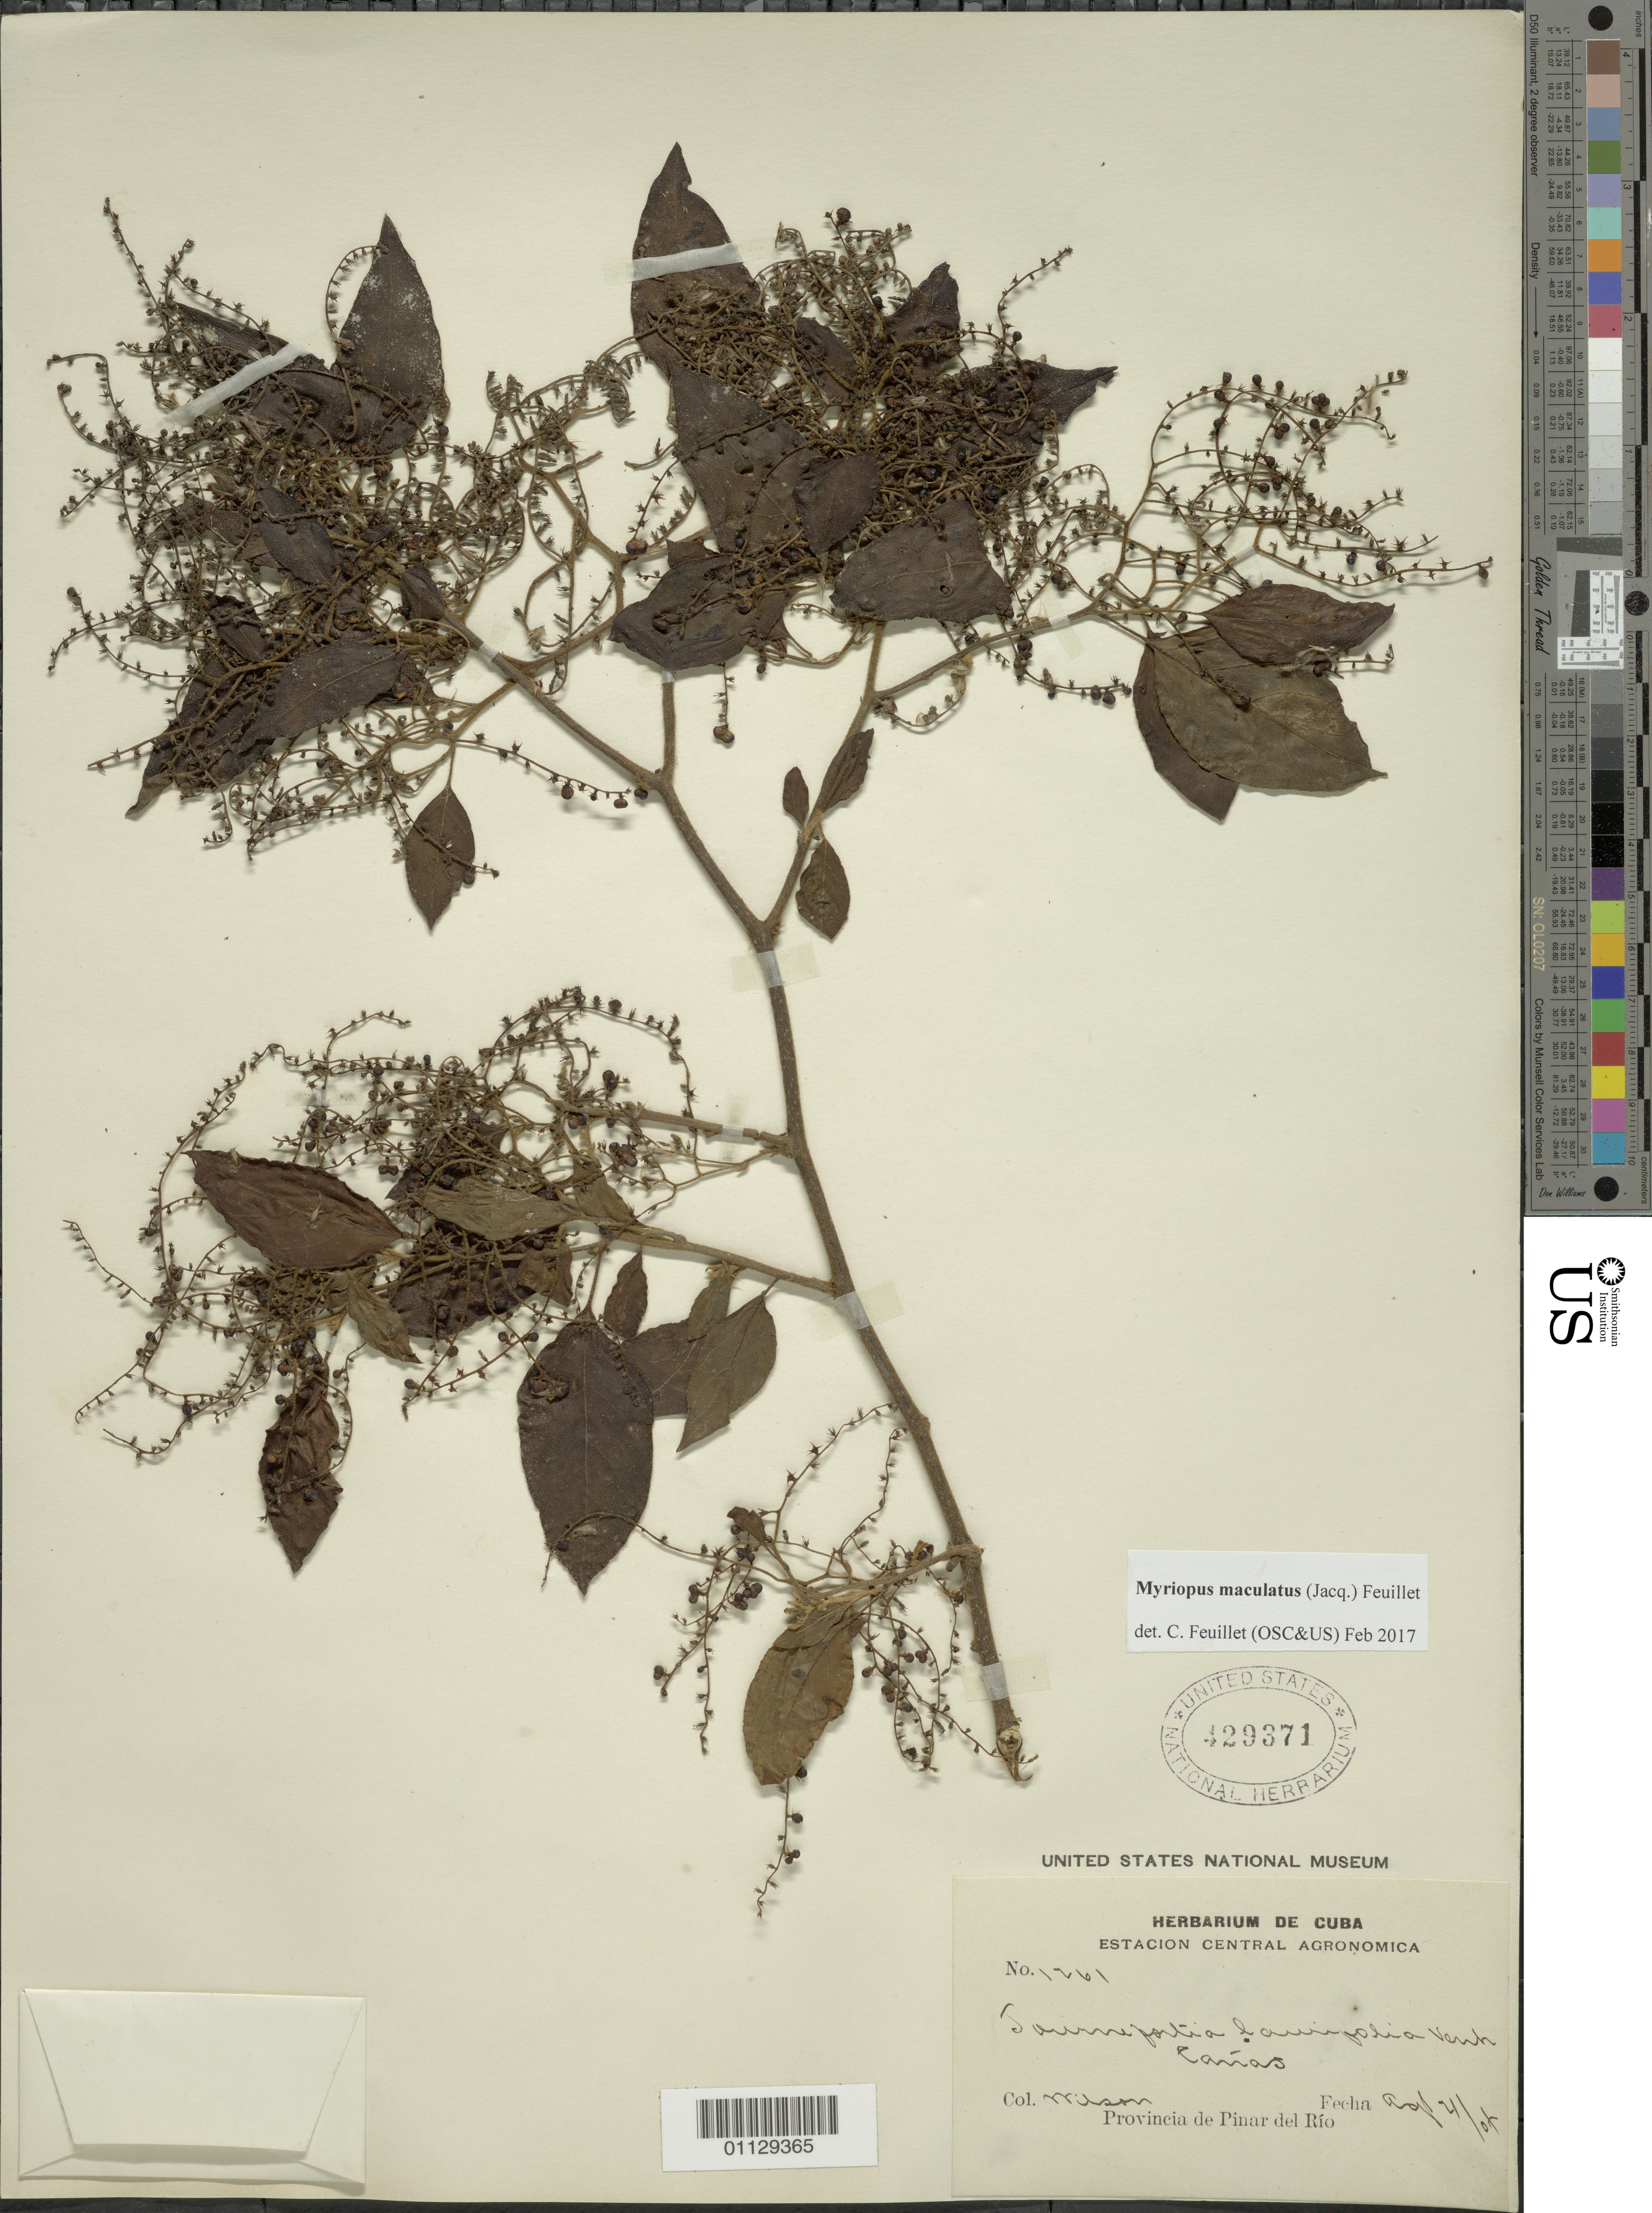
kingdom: Plantae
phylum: Tracheophyta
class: Magnoliopsida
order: Boraginales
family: Heliotropiaceae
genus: Myriopus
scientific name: Myriopus maculatus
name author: (Jacq.) Feuillet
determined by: Feuillet, C.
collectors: -- Wilson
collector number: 1261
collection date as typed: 21 Aug 1901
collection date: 1901-08-21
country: Cuba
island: Cuba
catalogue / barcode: US 429371